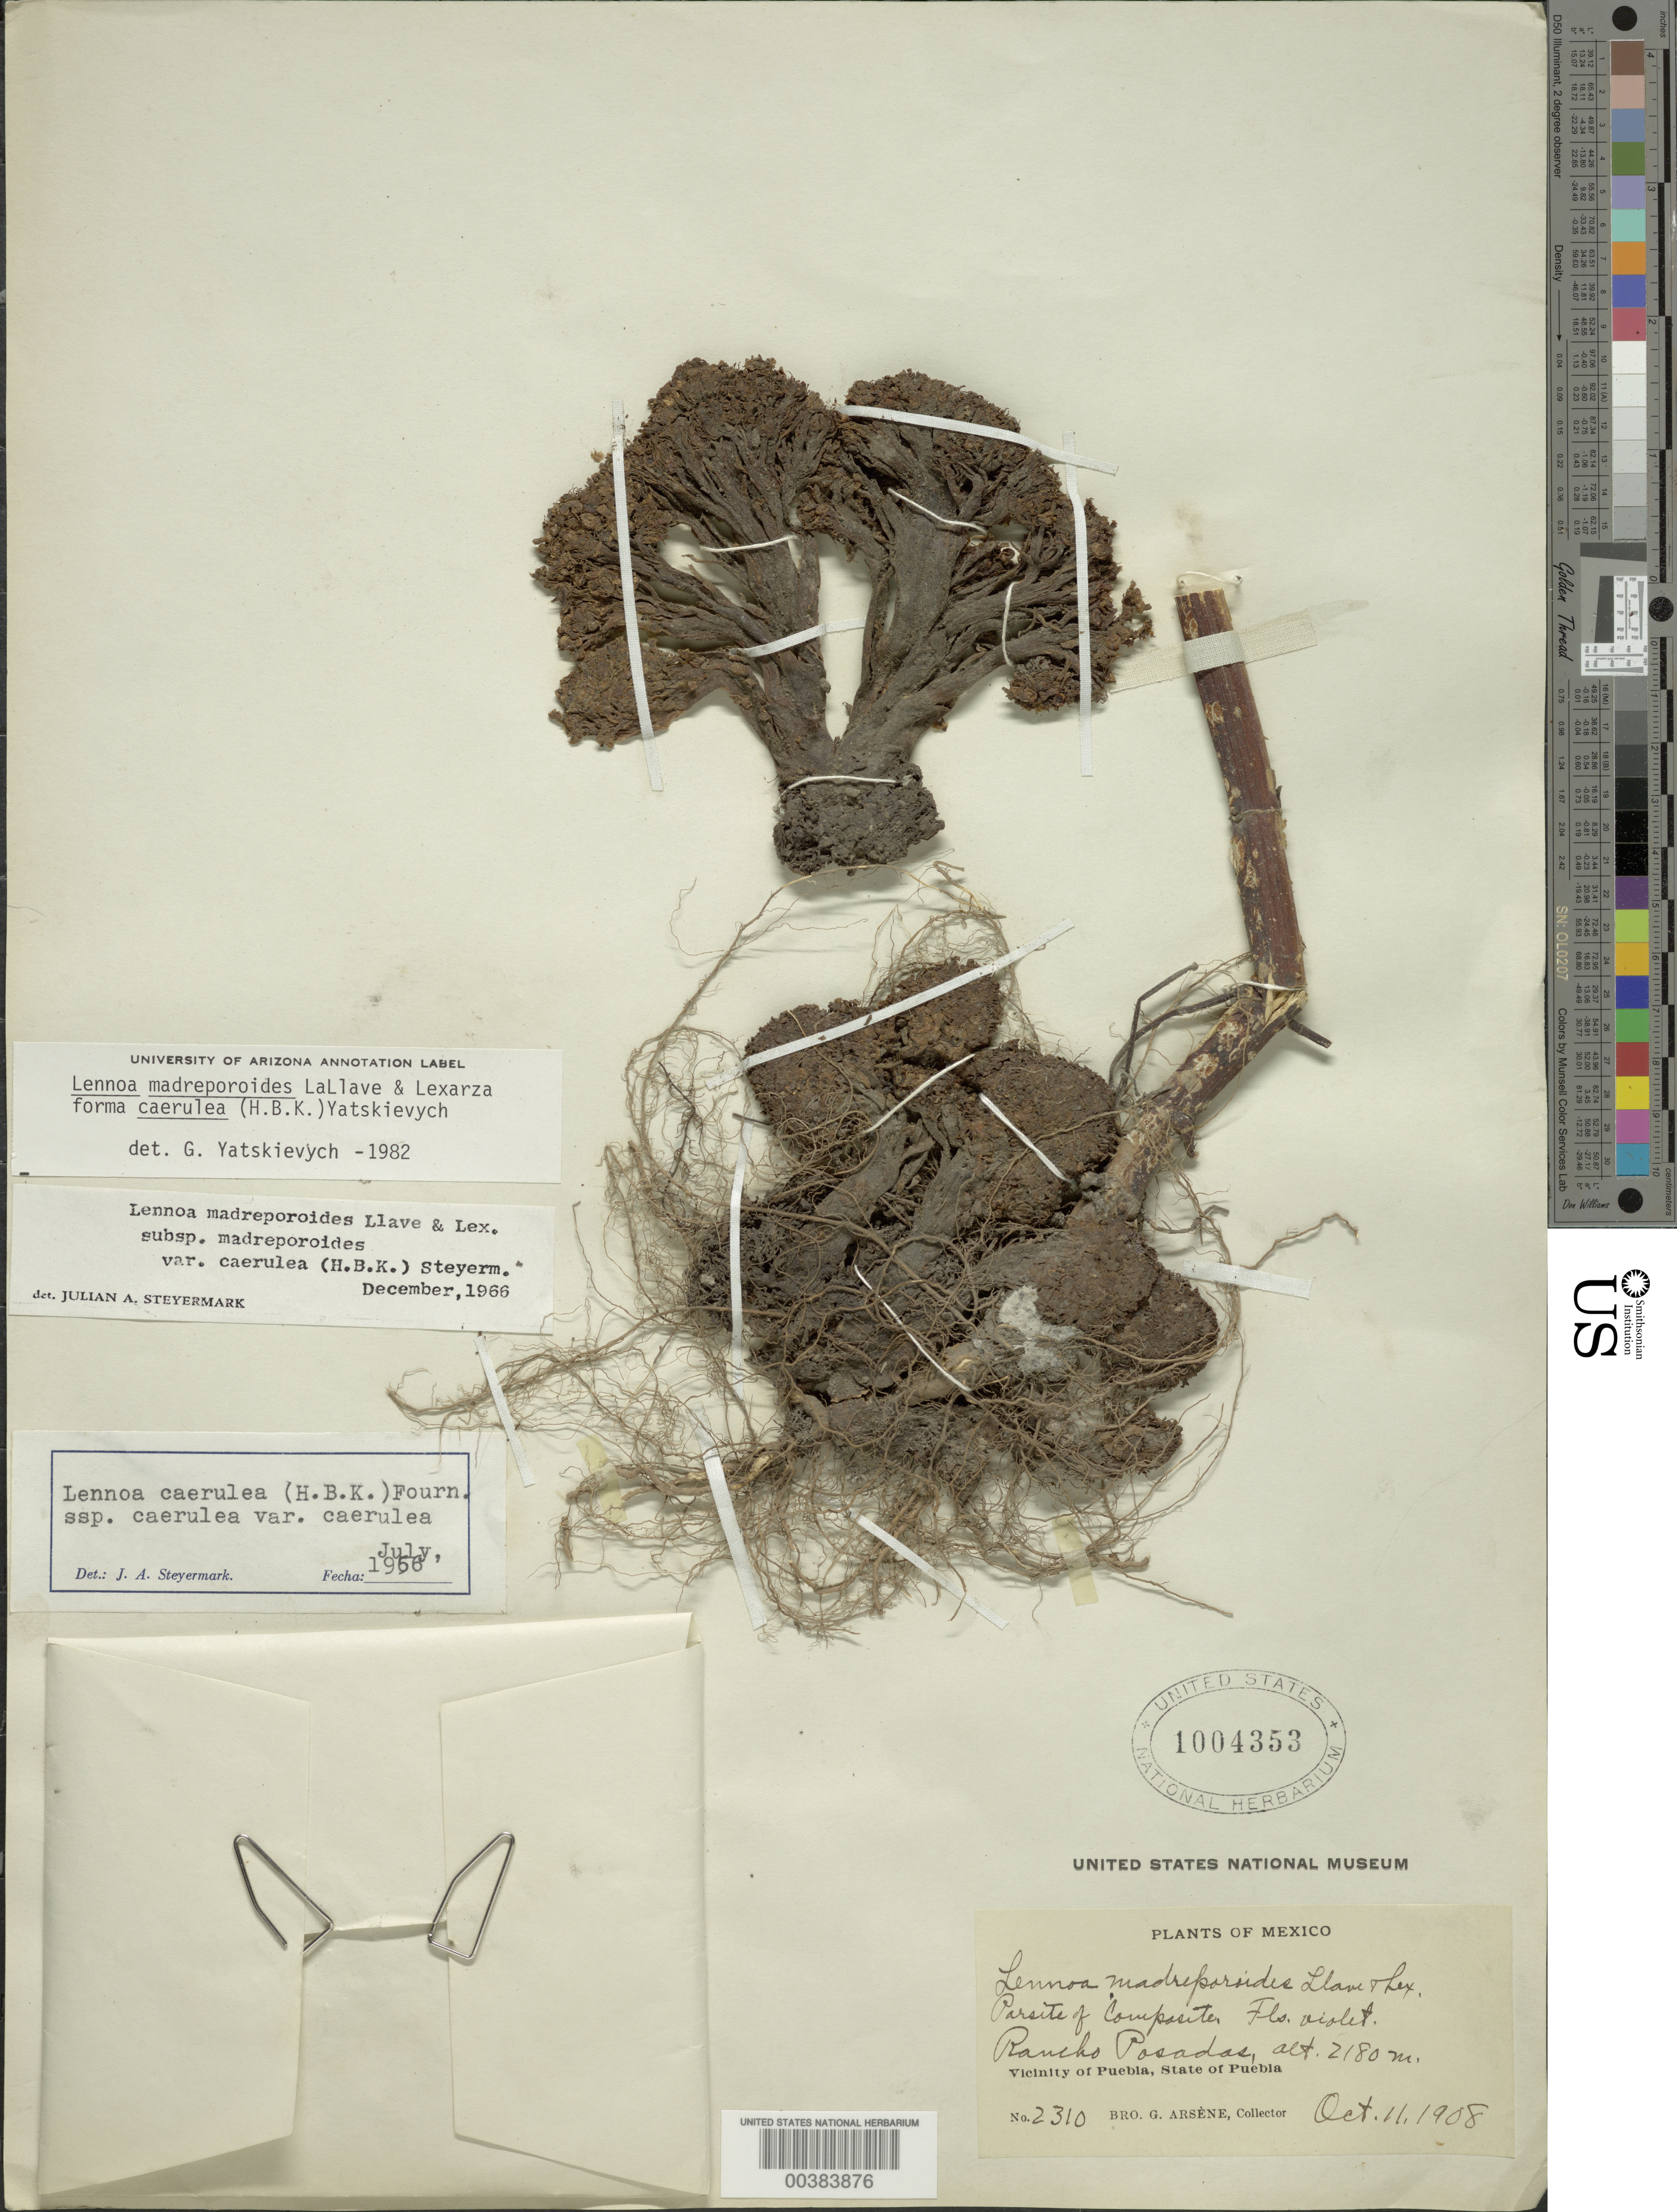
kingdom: Plantae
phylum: Tracheophyta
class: Magnoliopsida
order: Boraginales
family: Lennoaceae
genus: Lennoa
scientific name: Lennoa madreporoides f. caerulea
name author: (Kunth) Yatsk.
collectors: Bro. G. Arsène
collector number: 2310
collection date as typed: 11 Oct 1908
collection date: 1908-10-11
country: Mexico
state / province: Puebla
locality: Vicinity of Puebla, rancho posadas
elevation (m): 2180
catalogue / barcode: US 1004353